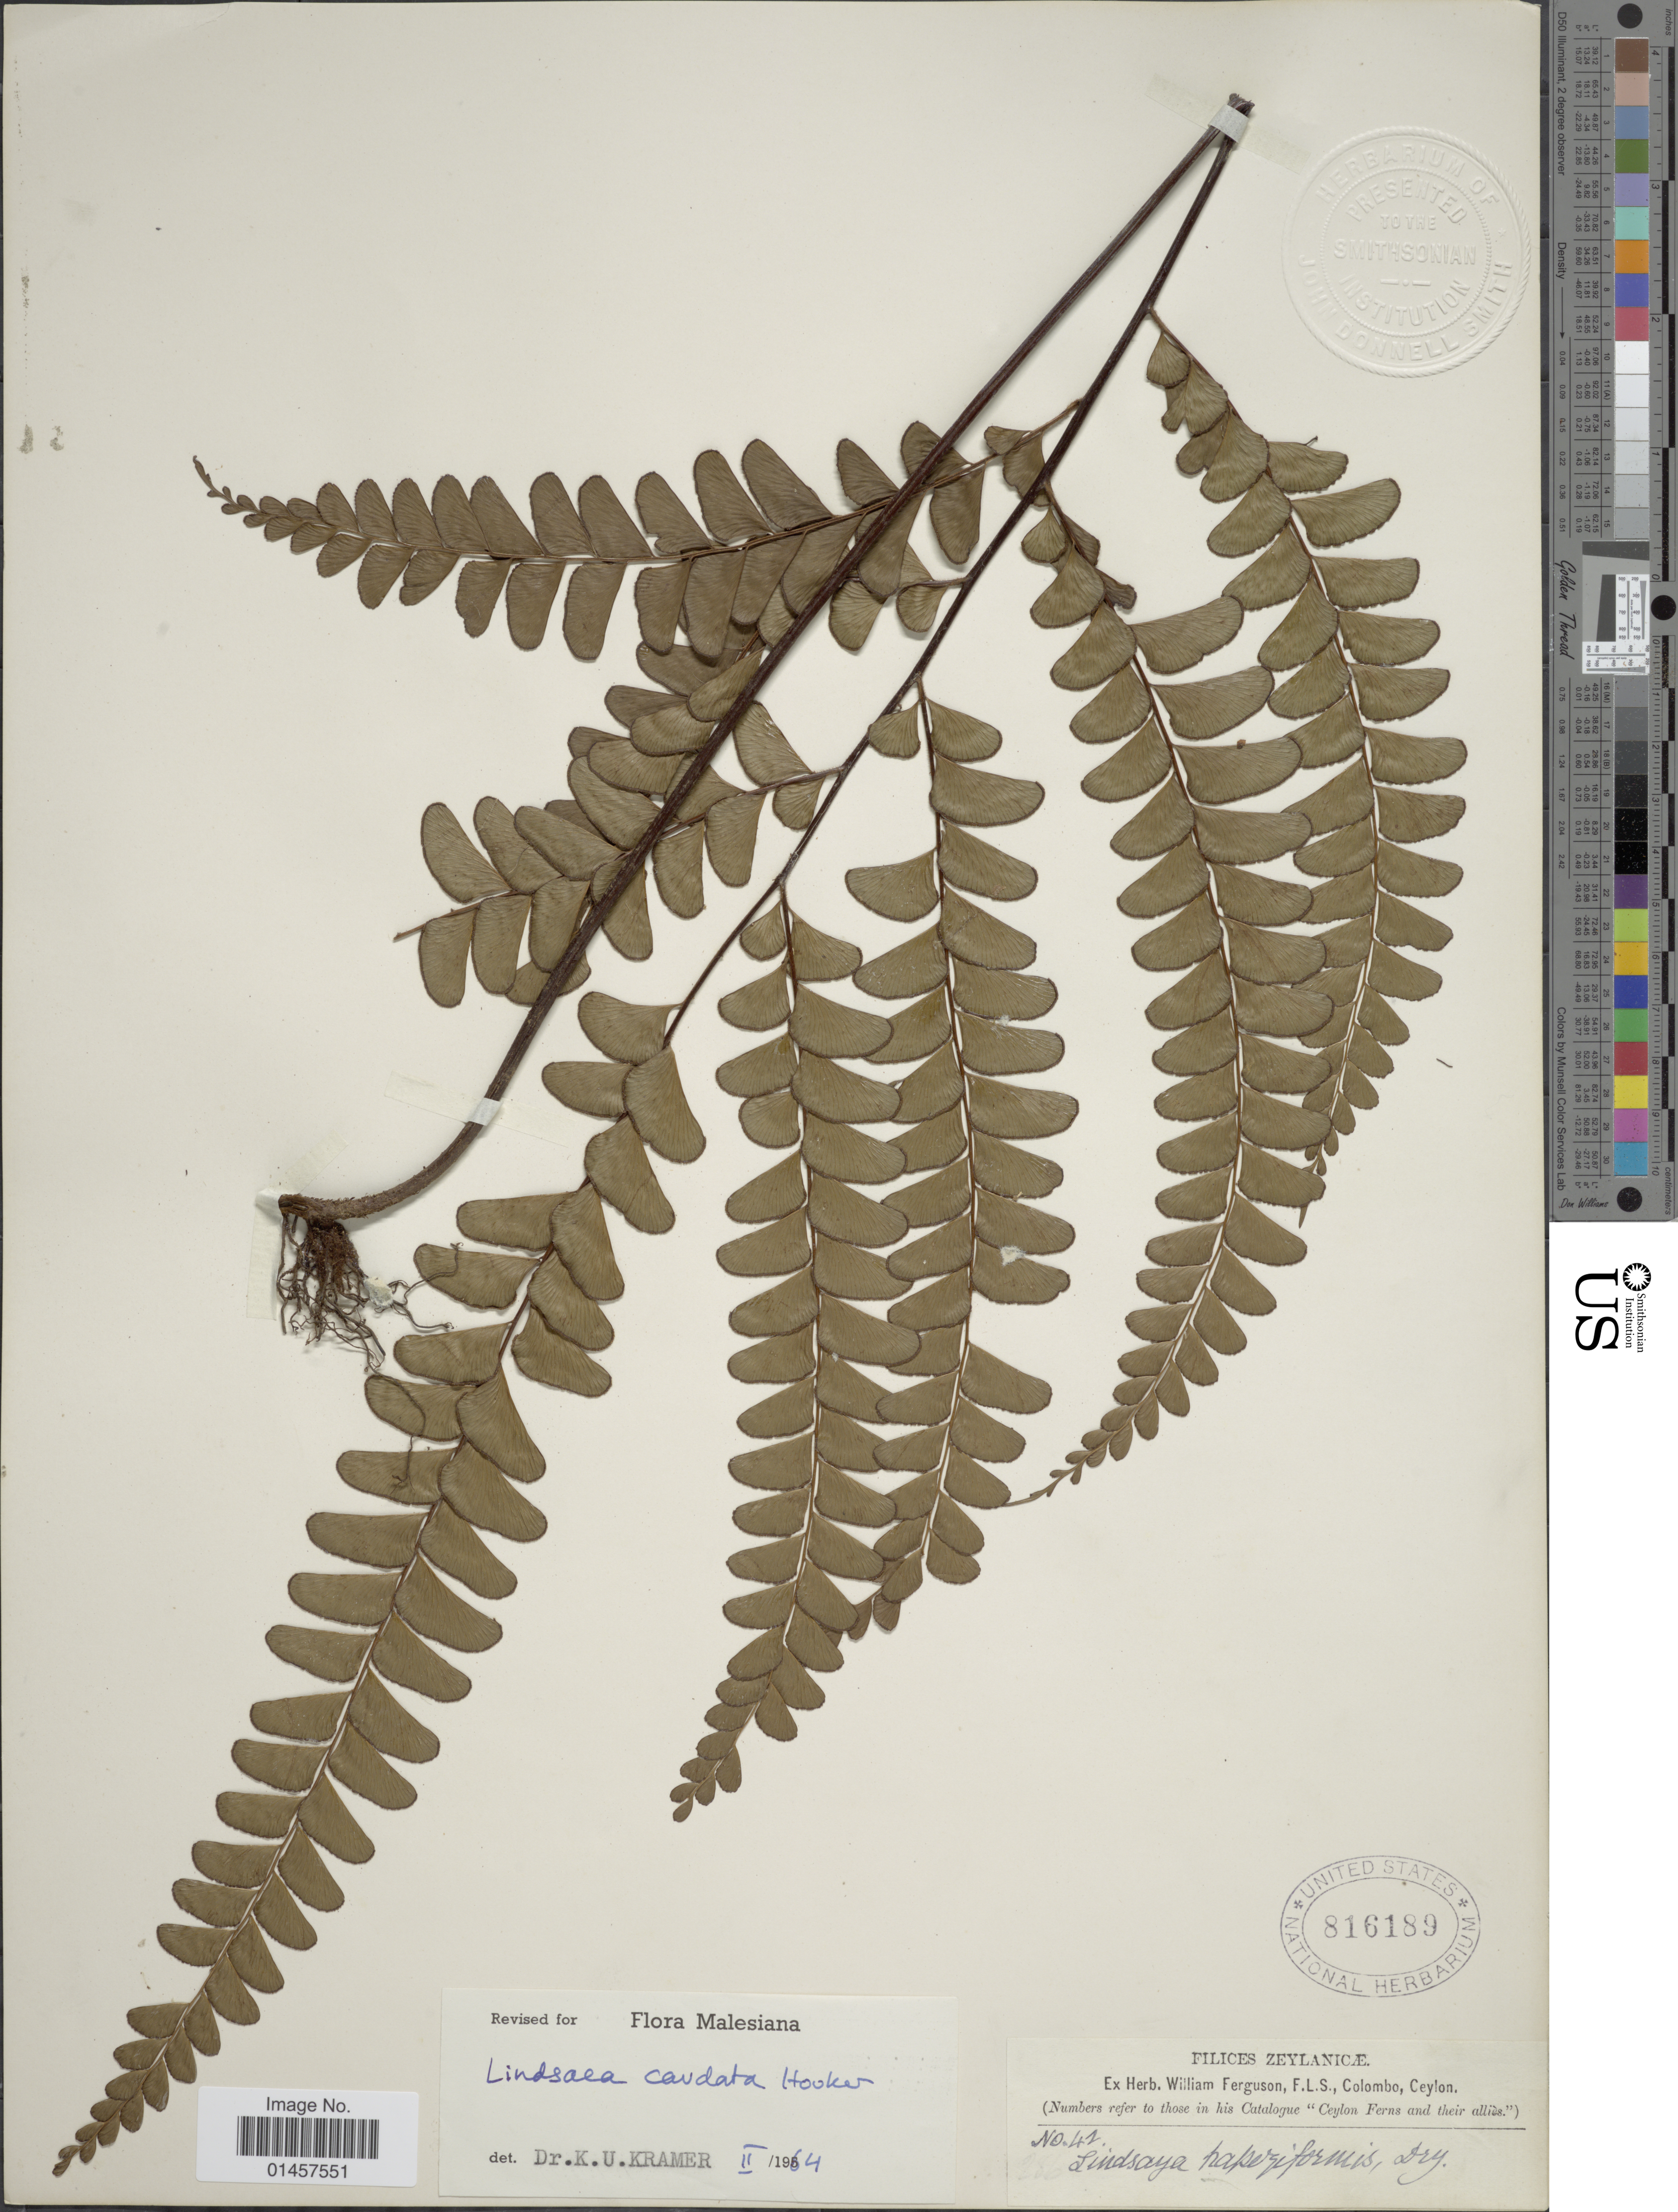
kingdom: Plantae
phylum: Tracheophyta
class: Polypodiopsida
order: Polypodiales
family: Lindsaeaceae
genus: Nesolindsaea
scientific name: Nesolindsaea caudata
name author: (Hook.) Lehtonen & Christenh.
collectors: ex herb. W. Ferguson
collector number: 41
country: New Zealand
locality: Filices Zeylanicae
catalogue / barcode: US 816189